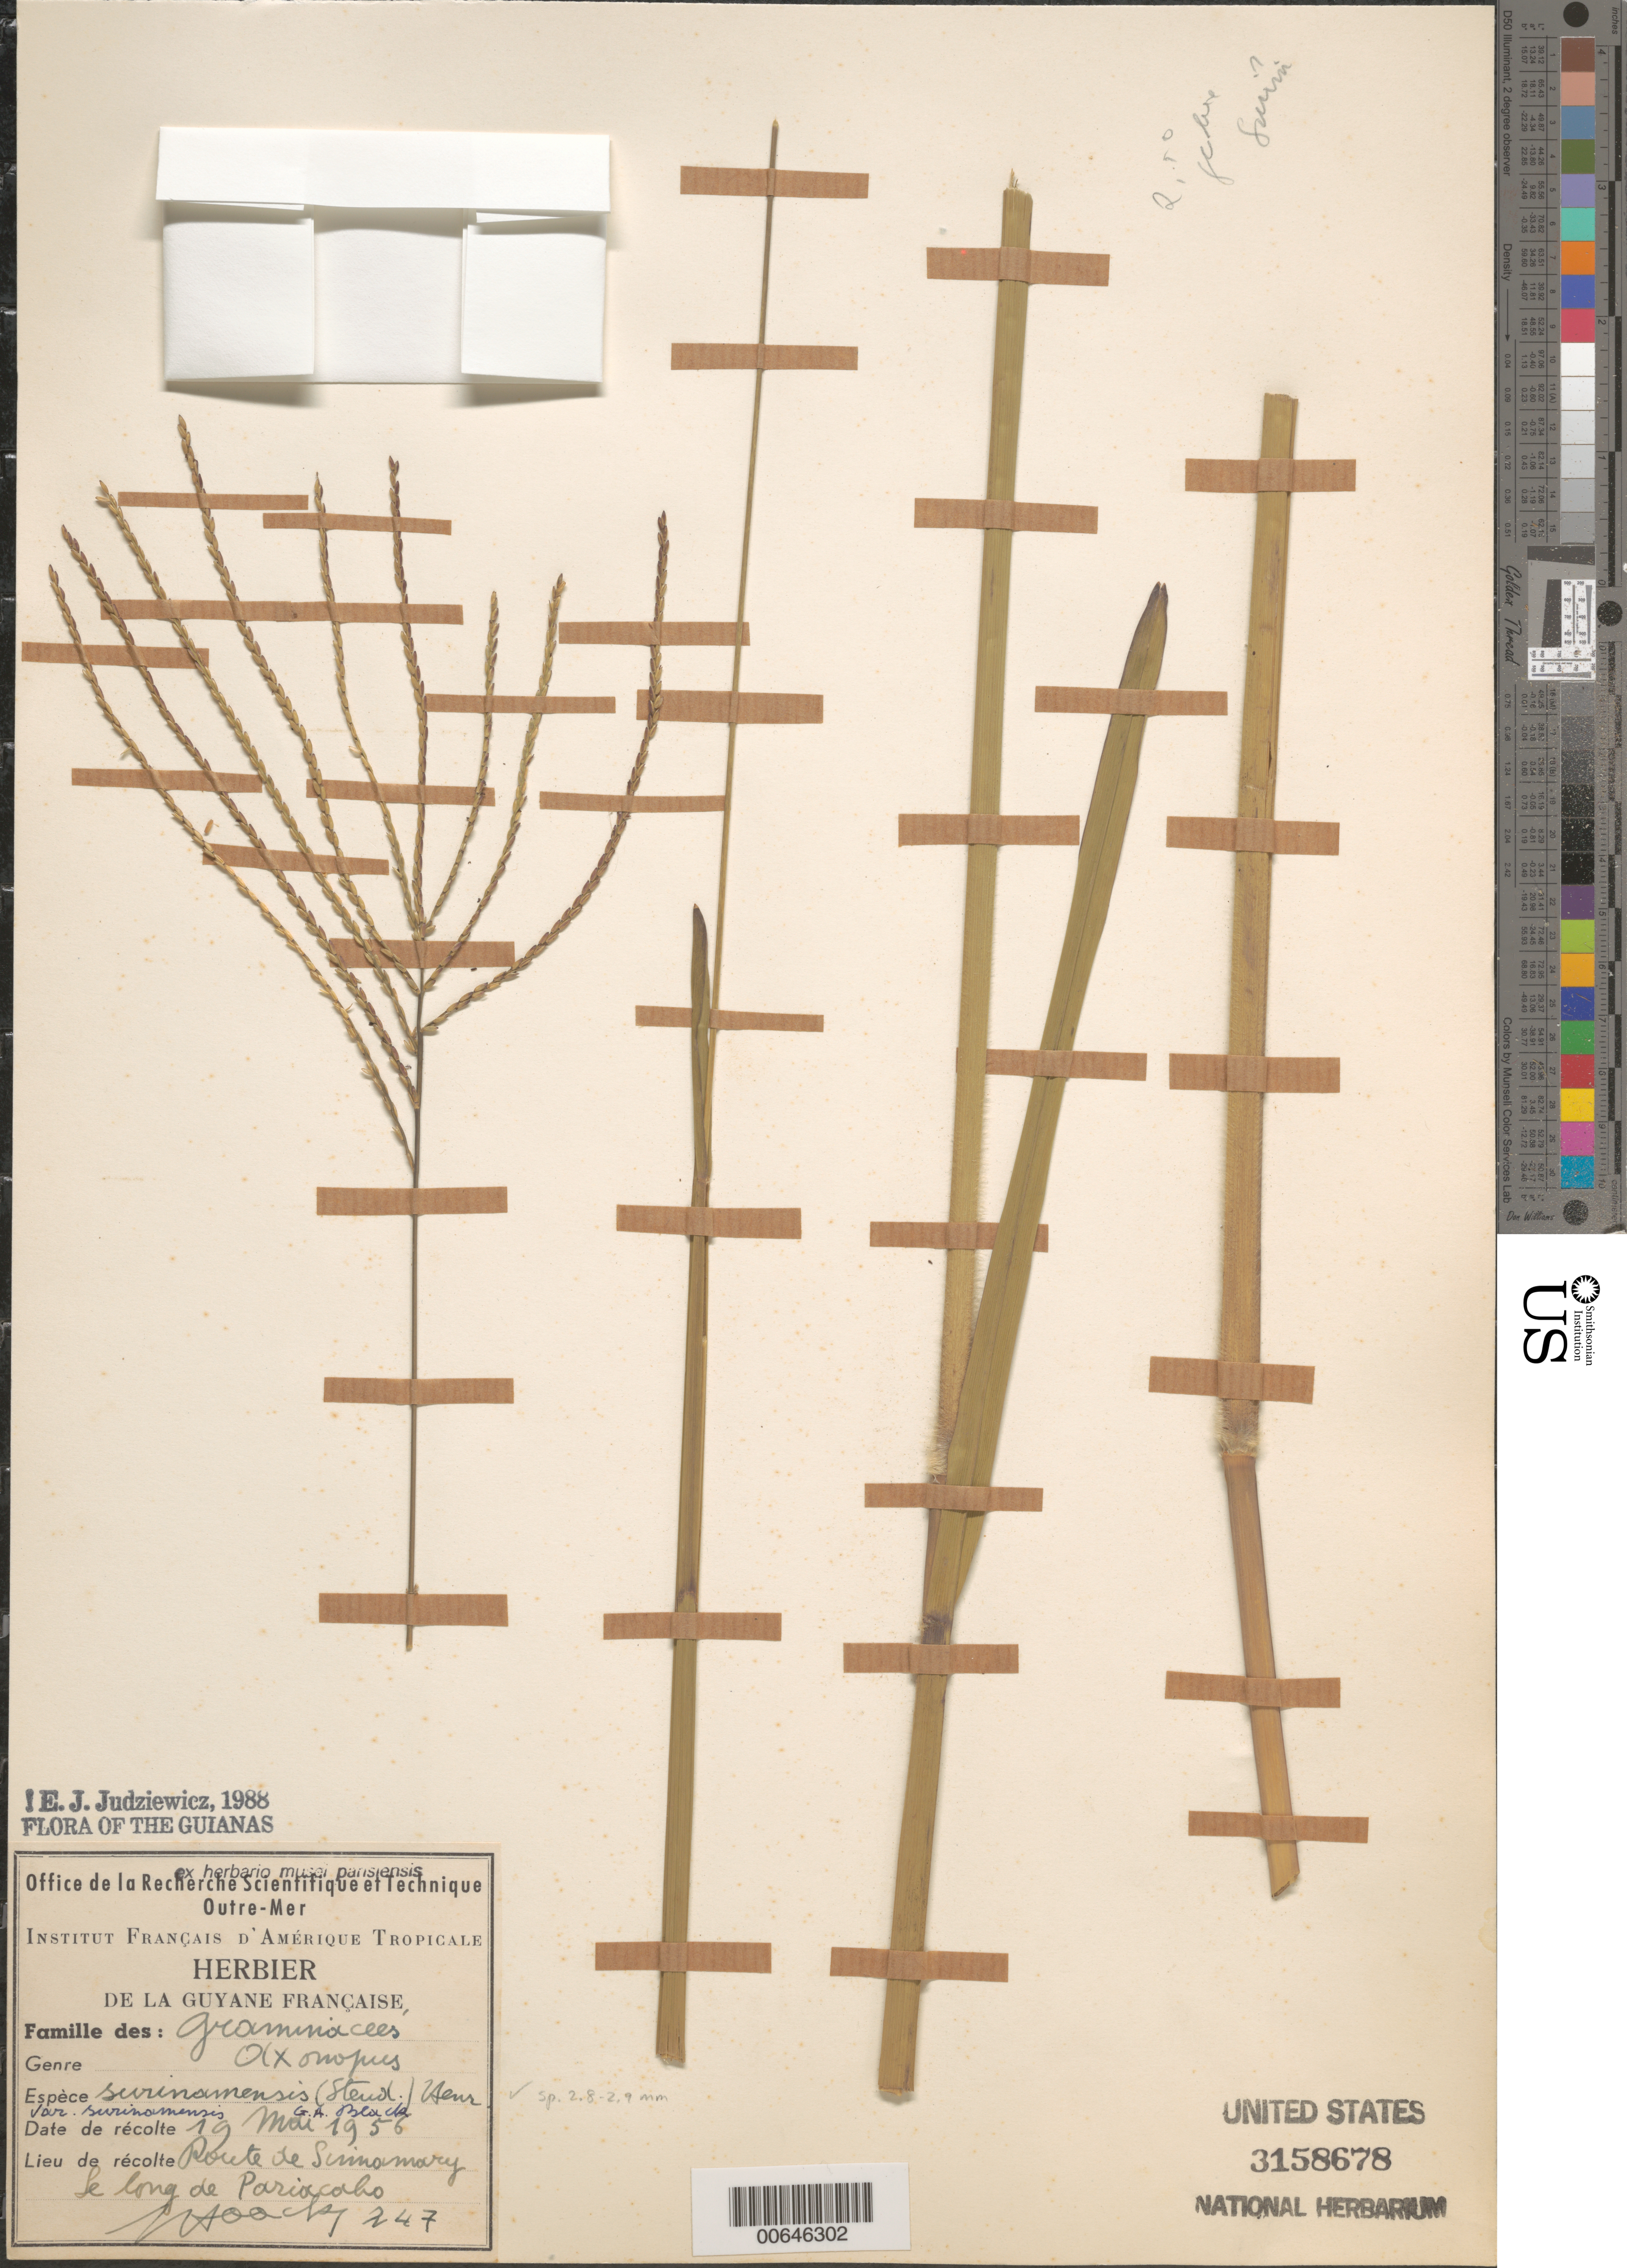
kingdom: Plantae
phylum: Tracheophyta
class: Liliopsida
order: Poales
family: Poaceae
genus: Axonopus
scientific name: Axonopus surinamensis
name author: (Hochst. ex Steud.) Henr.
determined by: Judziewicz, E. J.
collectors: J. Hoock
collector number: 247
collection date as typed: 19-May-56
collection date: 1956-05-19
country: French Guiana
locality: Route de Sinnamary, le long de Pariacabo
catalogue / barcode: US 3158678